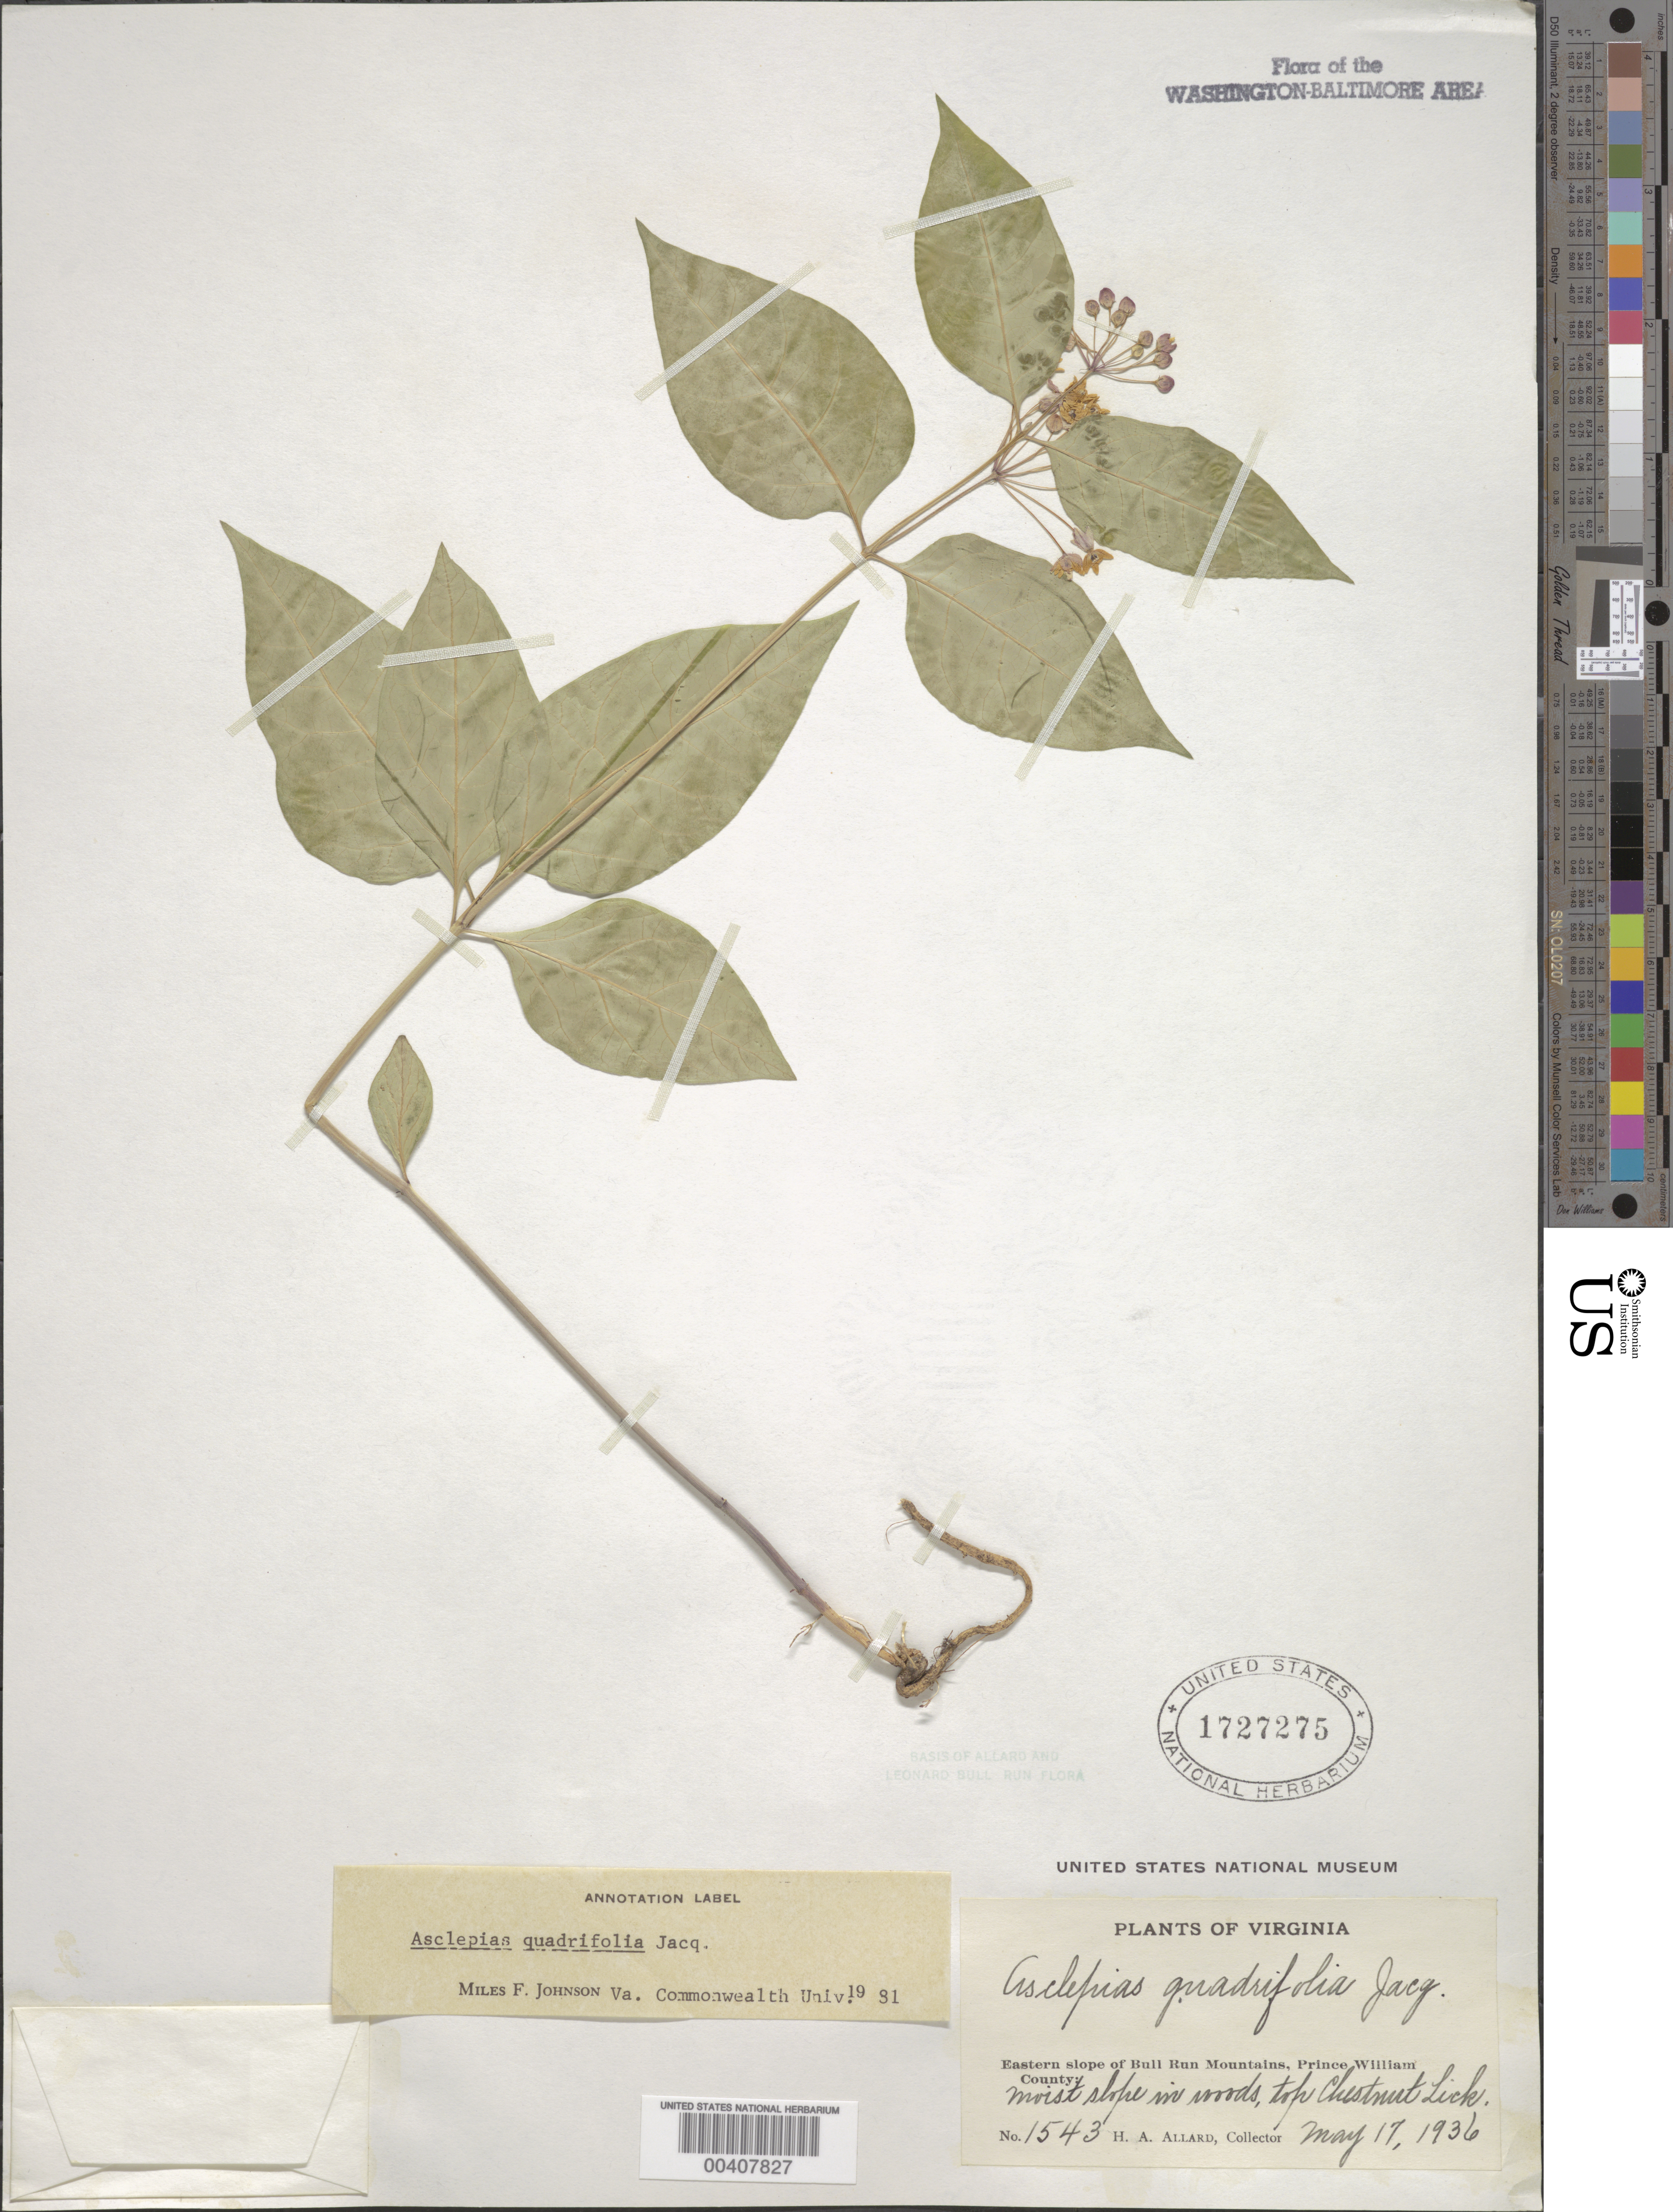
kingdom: Plantae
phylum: Tracheophyta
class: Magnoliopsida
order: Gentianales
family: Apocynaceae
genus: Asclepias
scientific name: Asclepias quadrifolia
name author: Jacq.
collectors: H. A. Allard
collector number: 1543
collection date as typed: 17 May 1936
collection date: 1936-05-17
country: United States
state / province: Virginia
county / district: Prince William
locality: Chestnut Lick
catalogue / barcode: US 1727275